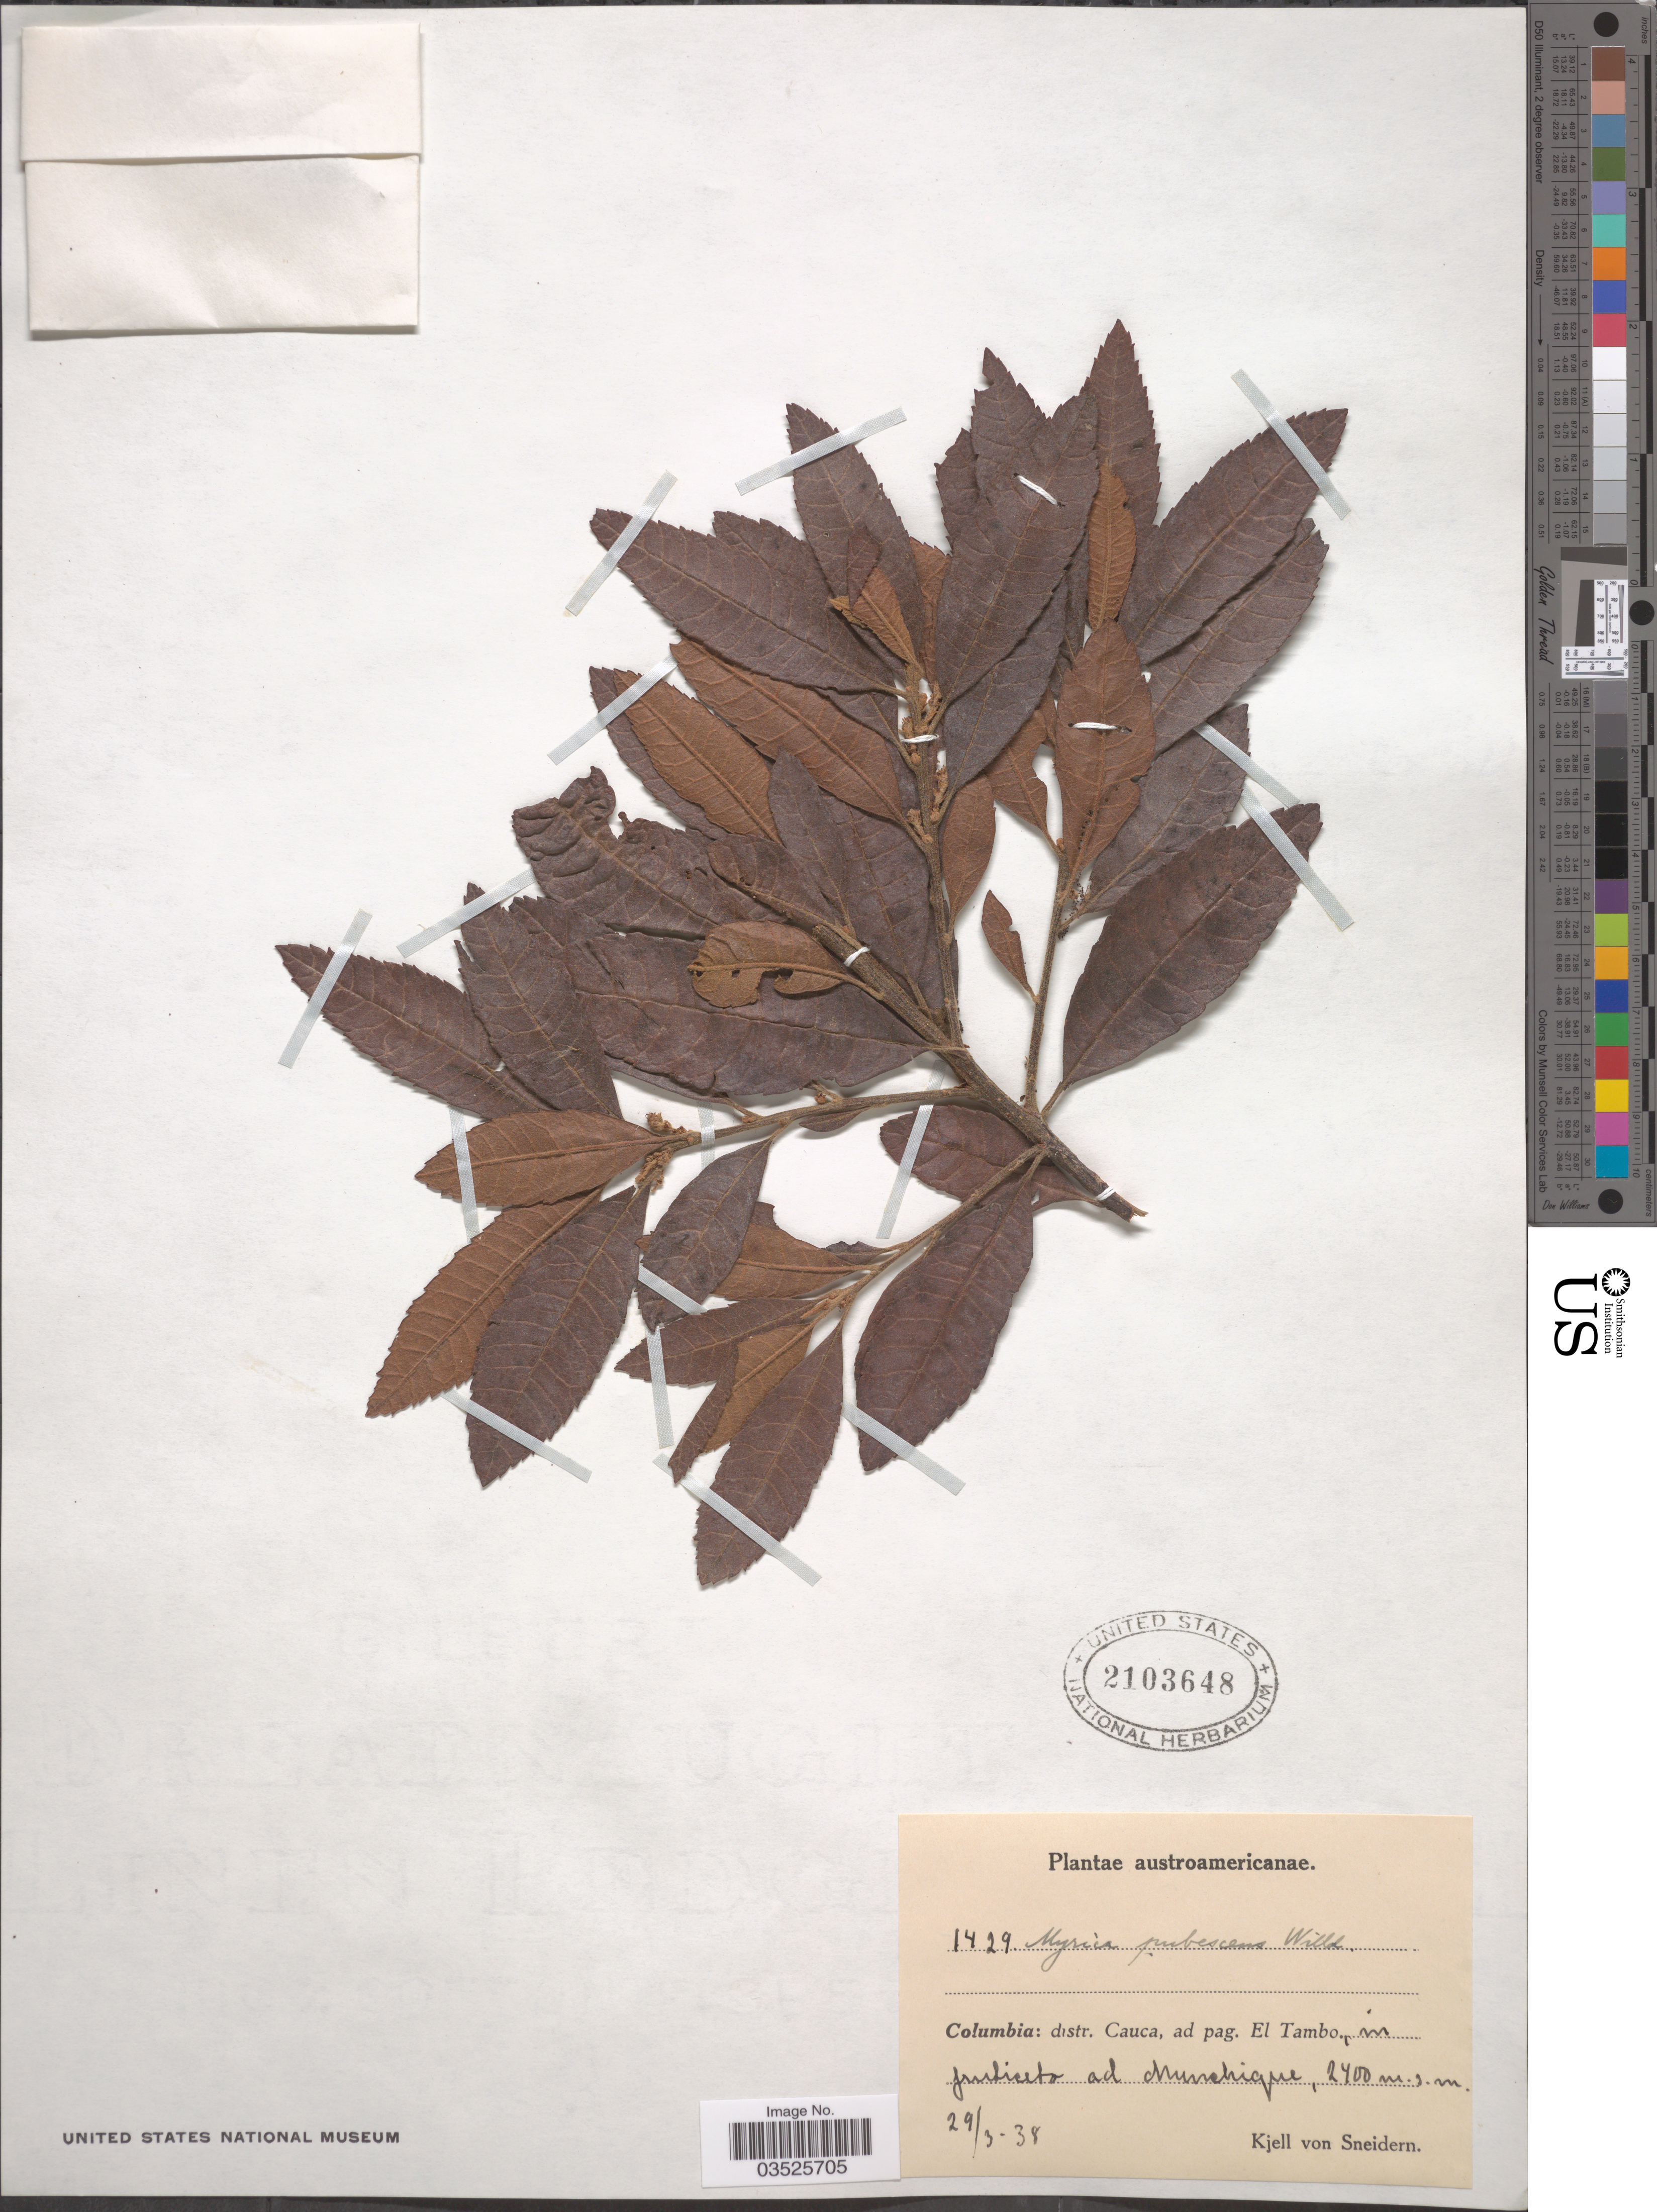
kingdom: Plantae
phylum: Tracheophyta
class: Magnoliopsida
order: Fagales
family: Myricaceae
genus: Morella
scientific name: Morella pubescens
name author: (Humb. & Bonpl. ex Willd.) Wilbur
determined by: Strong, M. T., (US), Smithsonian Institution - National Museum of Natural History (UNITED STATES)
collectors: K. von Sneidern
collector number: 1429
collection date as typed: Transcribed d/m/y: 29/3/38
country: Colombia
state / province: Cauca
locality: Distr. Cauca, ad pag. El Tambo, in fruticeto ad Munchique.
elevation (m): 2400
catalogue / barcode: US 2103648